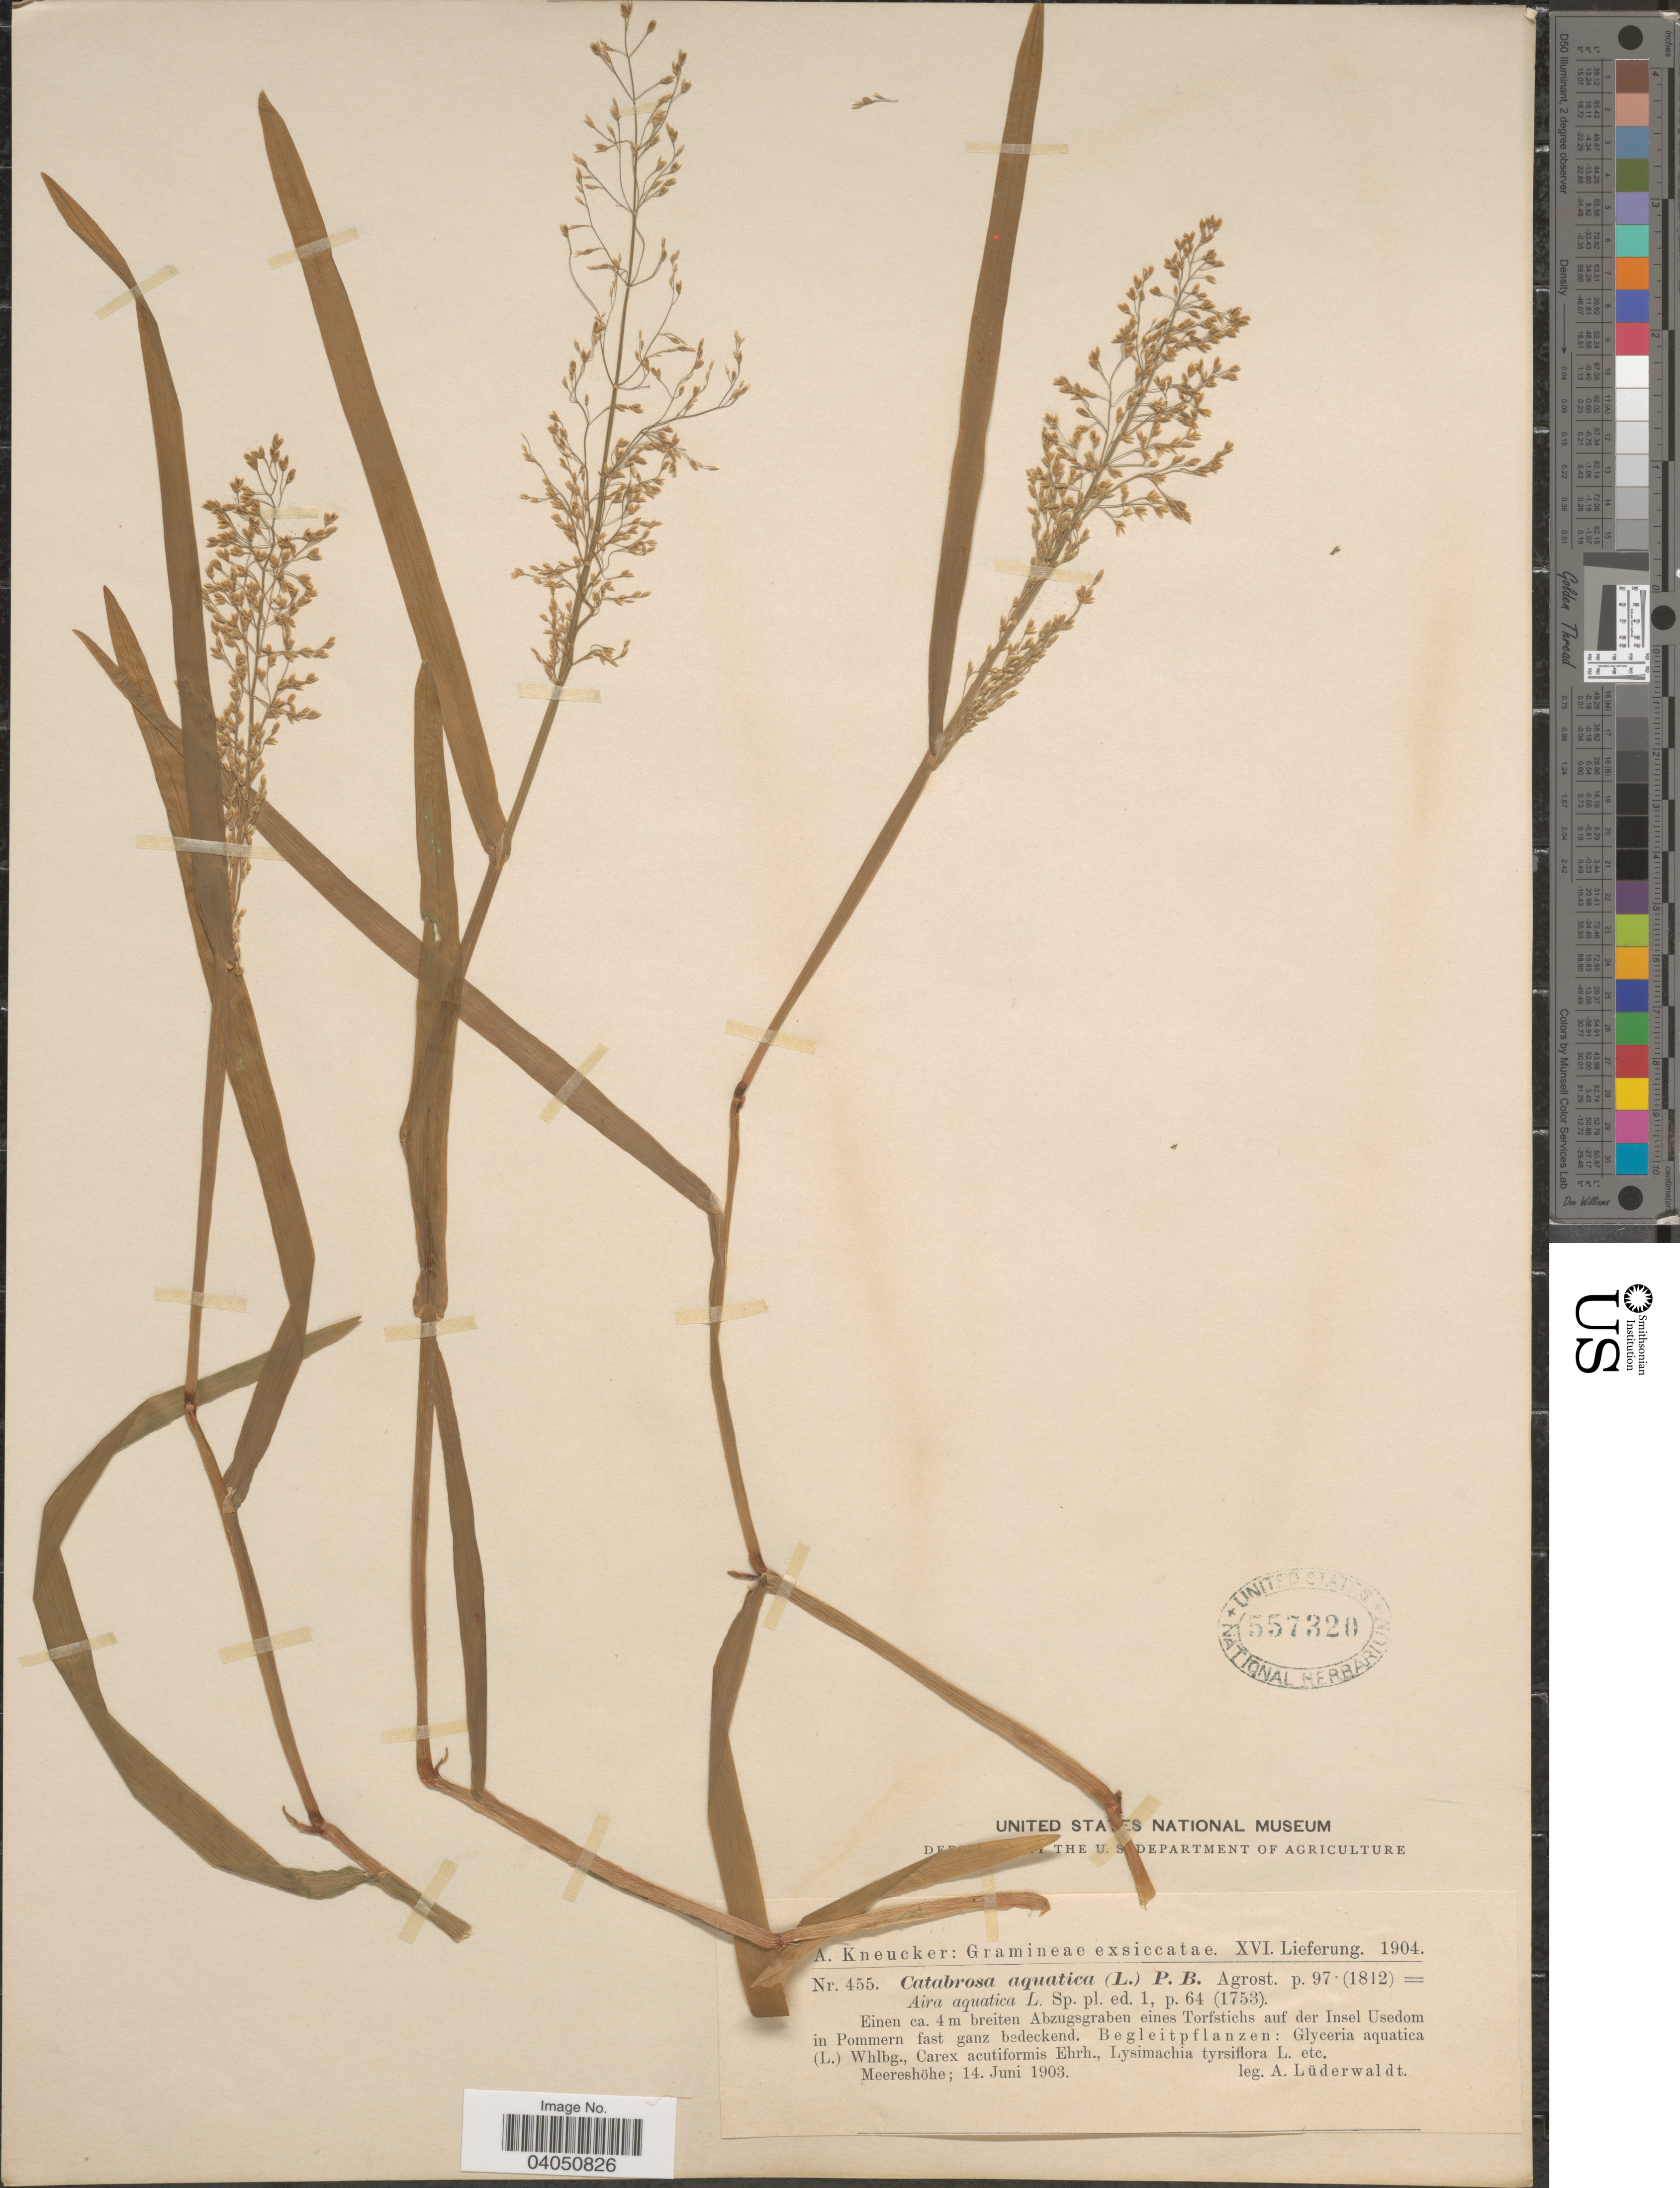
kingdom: Plantae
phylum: Tracheophyta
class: Liliopsida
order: Poales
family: Poaceae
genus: Catabrosa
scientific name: Catabrosa aquatica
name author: (L.) P. Beauv.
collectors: A. Lüderwaldt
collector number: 455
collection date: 1903-06-14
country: Poland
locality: Einen ca. 4 m breiten Abzugsgraben eines Torfstichs auf der Insel Usedom in Pommern fast ganz bedeckend.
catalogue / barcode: US 557320